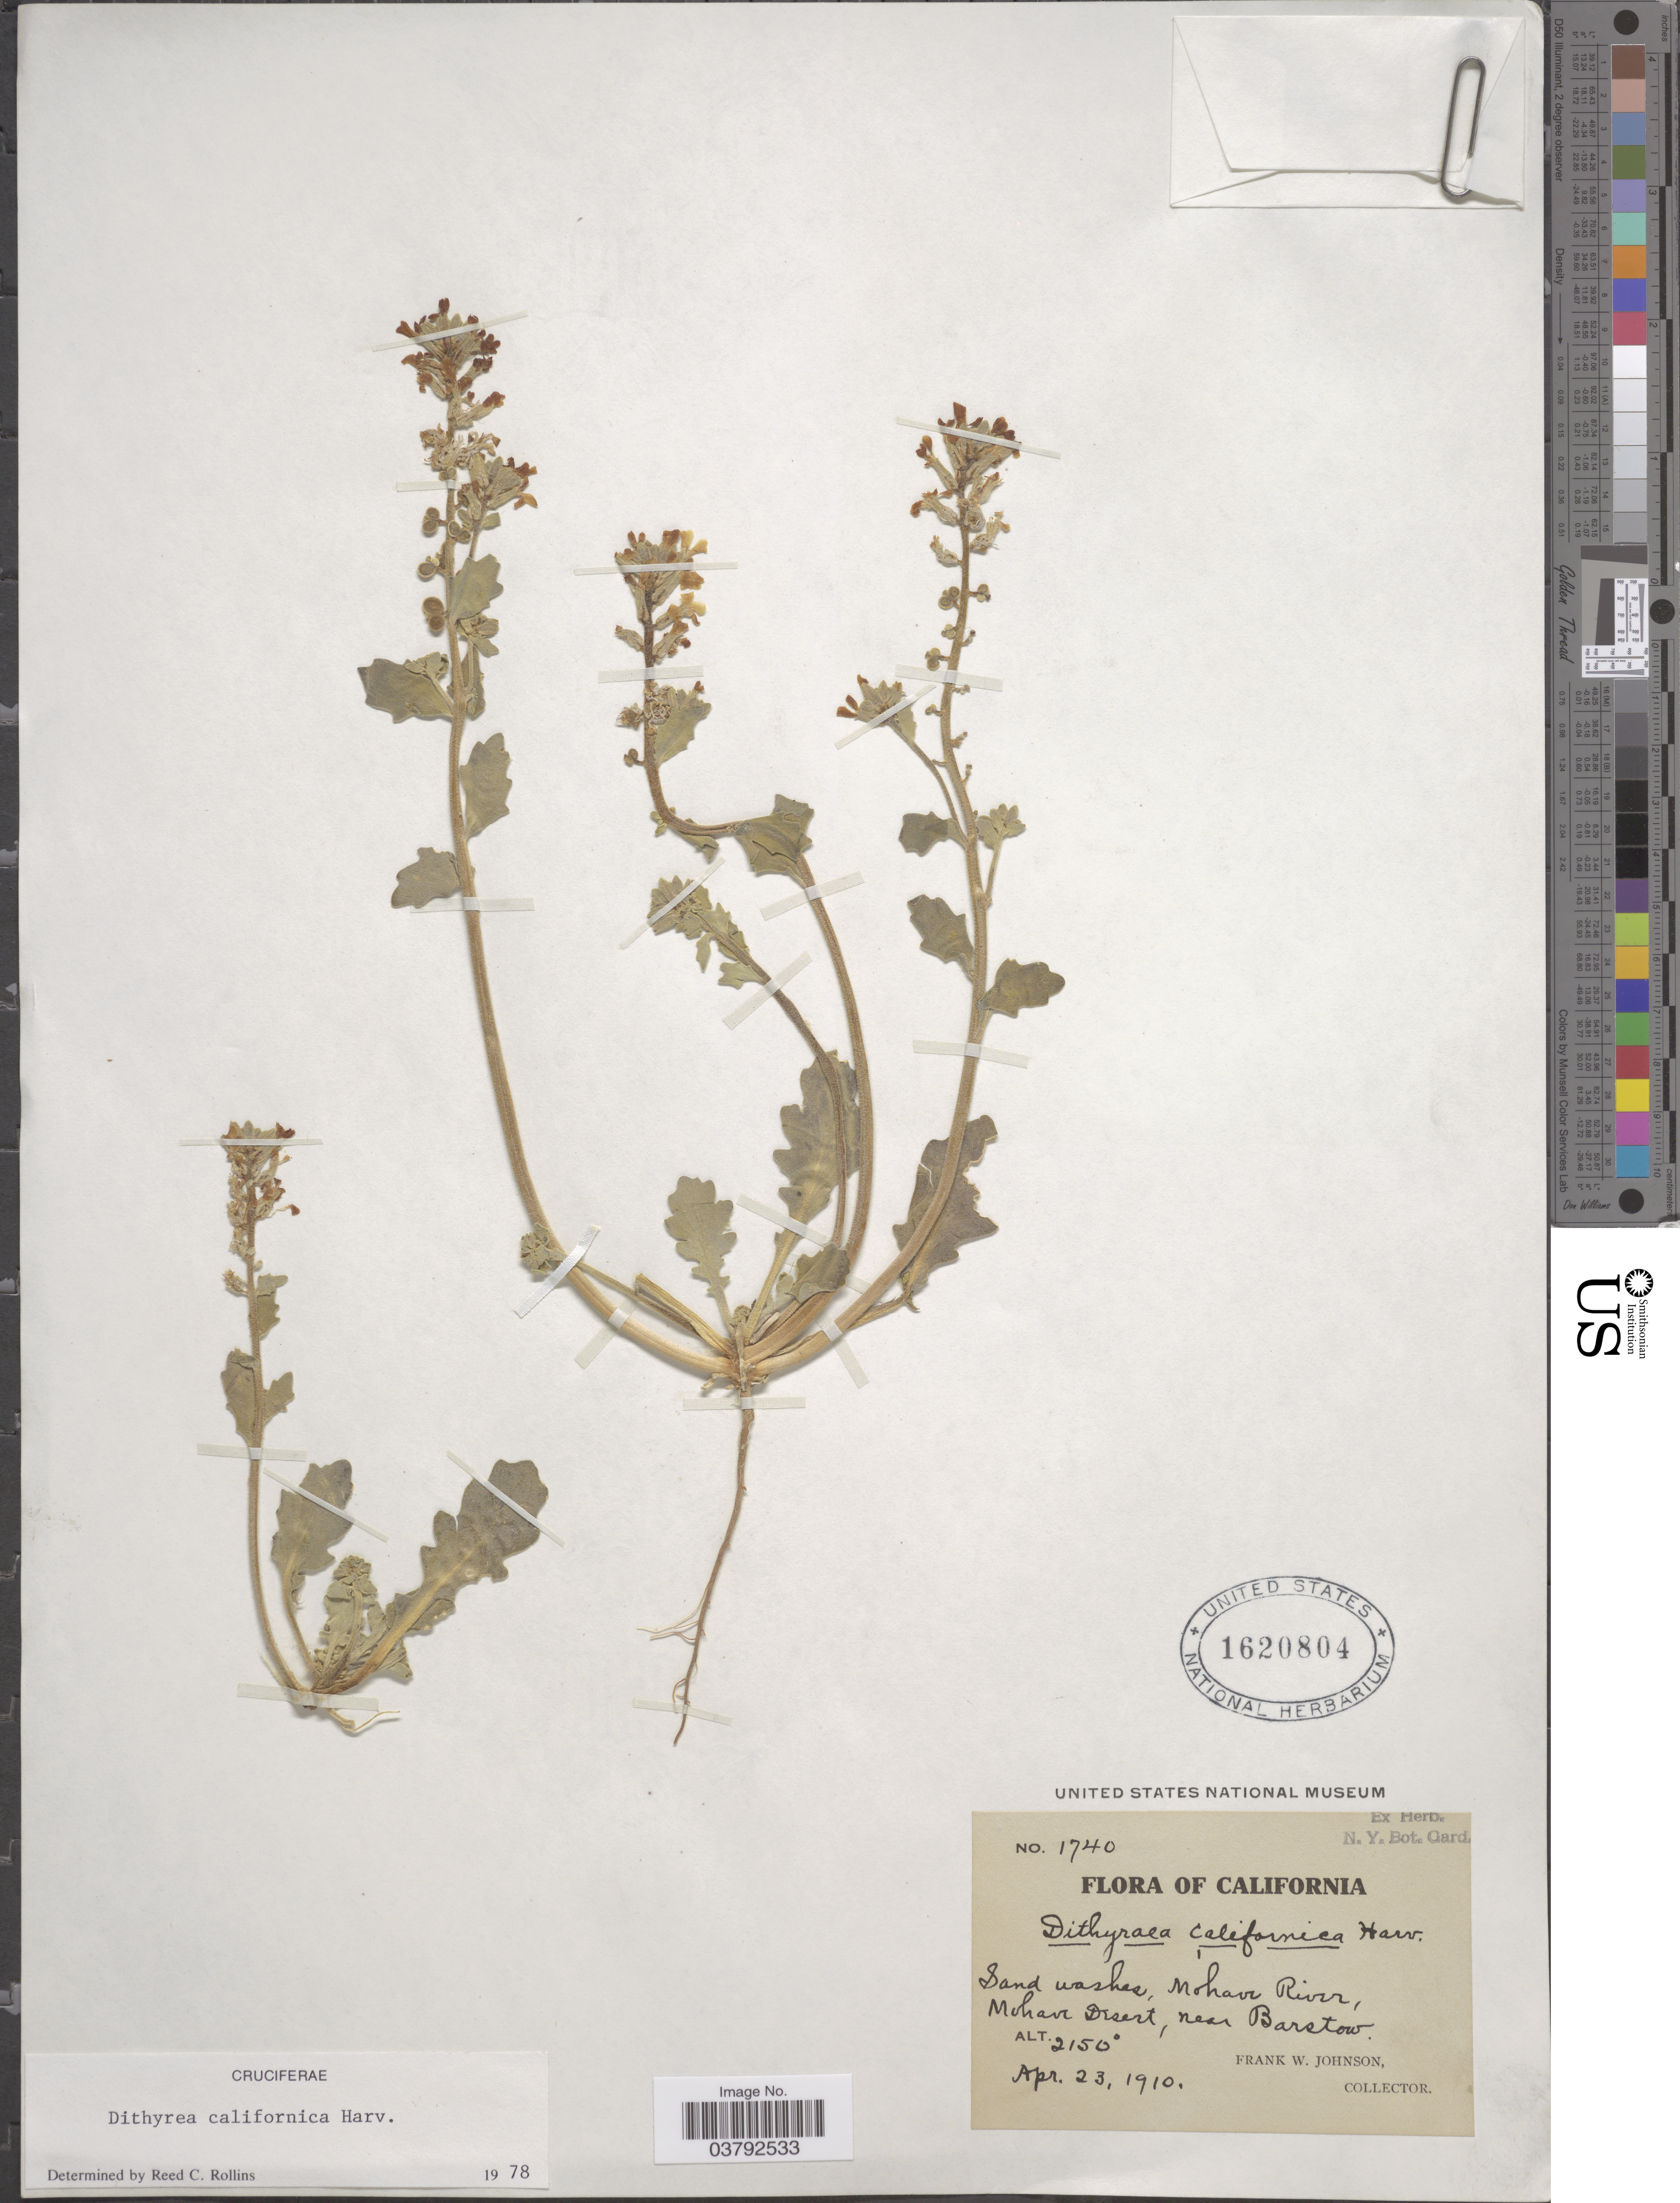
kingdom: Plantae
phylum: Tracheophyta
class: Magnoliopsida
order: Brassicales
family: Brassicaceae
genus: Dithyrea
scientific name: Dithyrea californica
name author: Harv.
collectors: F. W. Johnson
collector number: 1740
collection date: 1910-04-23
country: United States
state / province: California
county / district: Kern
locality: Mohave River, Mohave Desert, near Barstow.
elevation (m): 655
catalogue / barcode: US 1620804